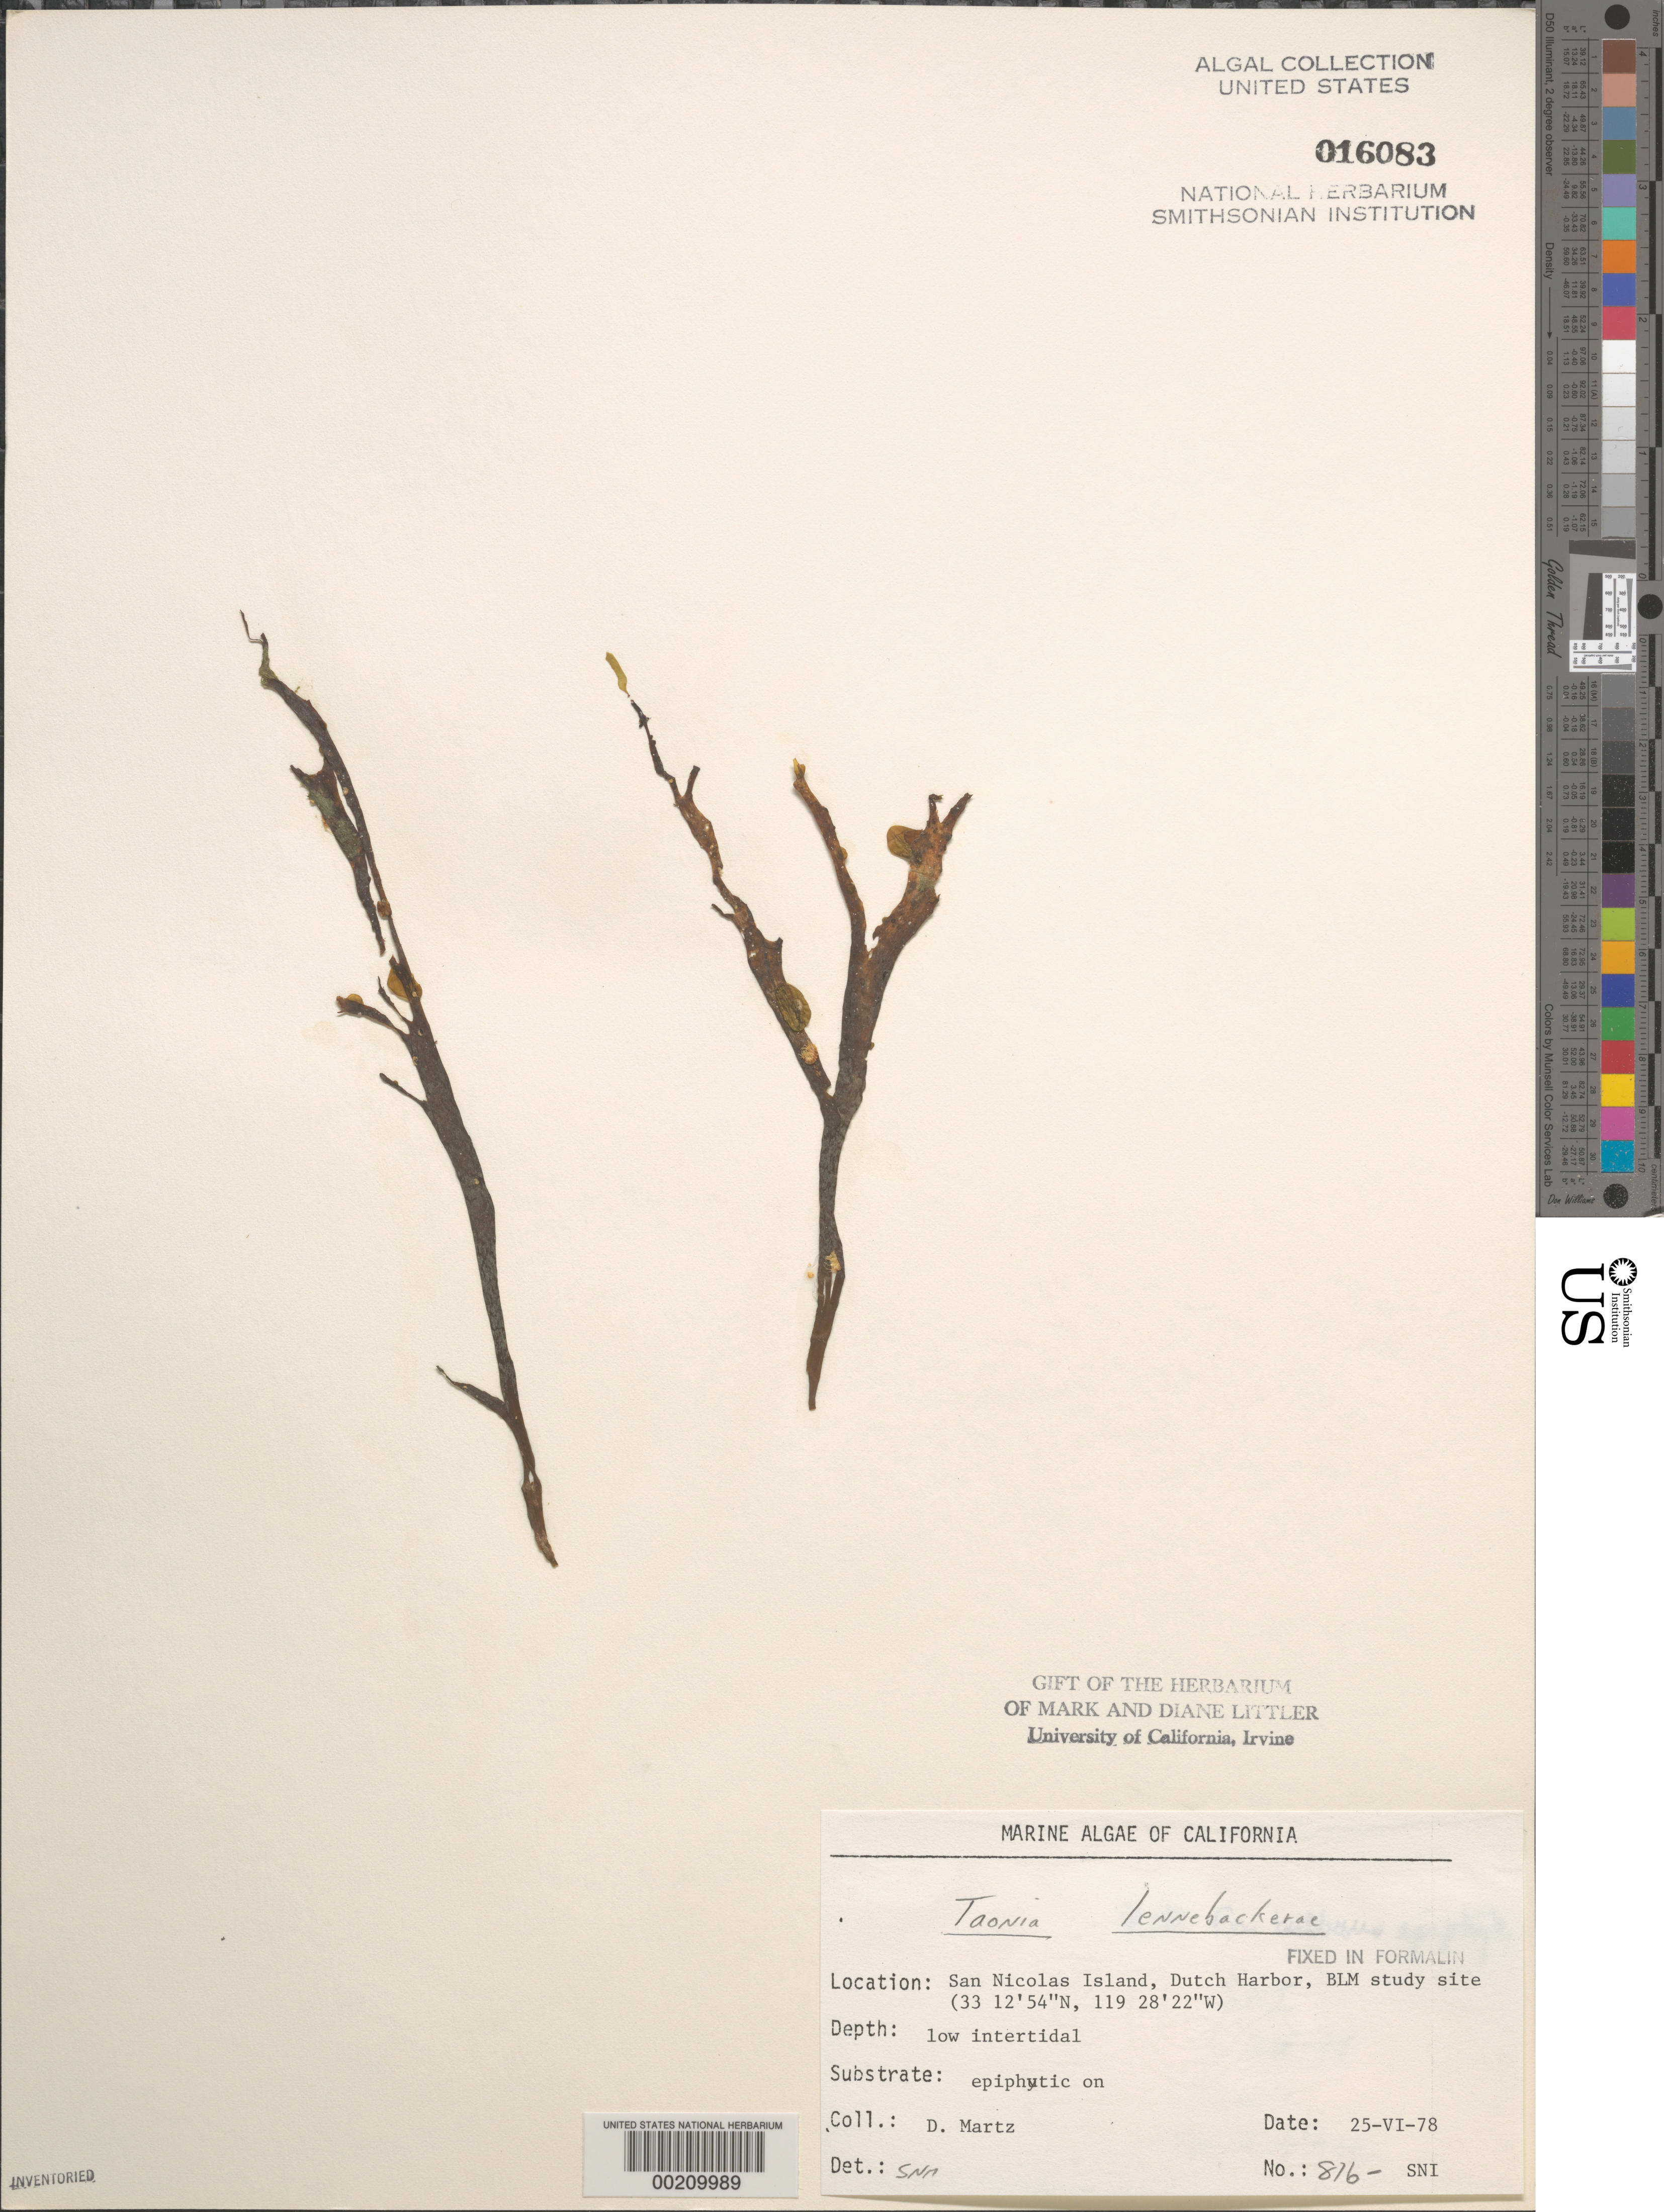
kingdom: Chromista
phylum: Ochrophyta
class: Phaeophyceae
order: Dictyotales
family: Dictyotaceae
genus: Taonia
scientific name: Taonia lennebackerae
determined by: Murray, S. N.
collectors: D. Martz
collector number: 816-sni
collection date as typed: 25 Jun 1978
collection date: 1978-06-25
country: United States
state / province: California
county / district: Ventura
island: San Nicolas Island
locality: Dutch Harbor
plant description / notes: BLM-SOCALBIGHT Rocky Intertidal Survey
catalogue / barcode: US 16083